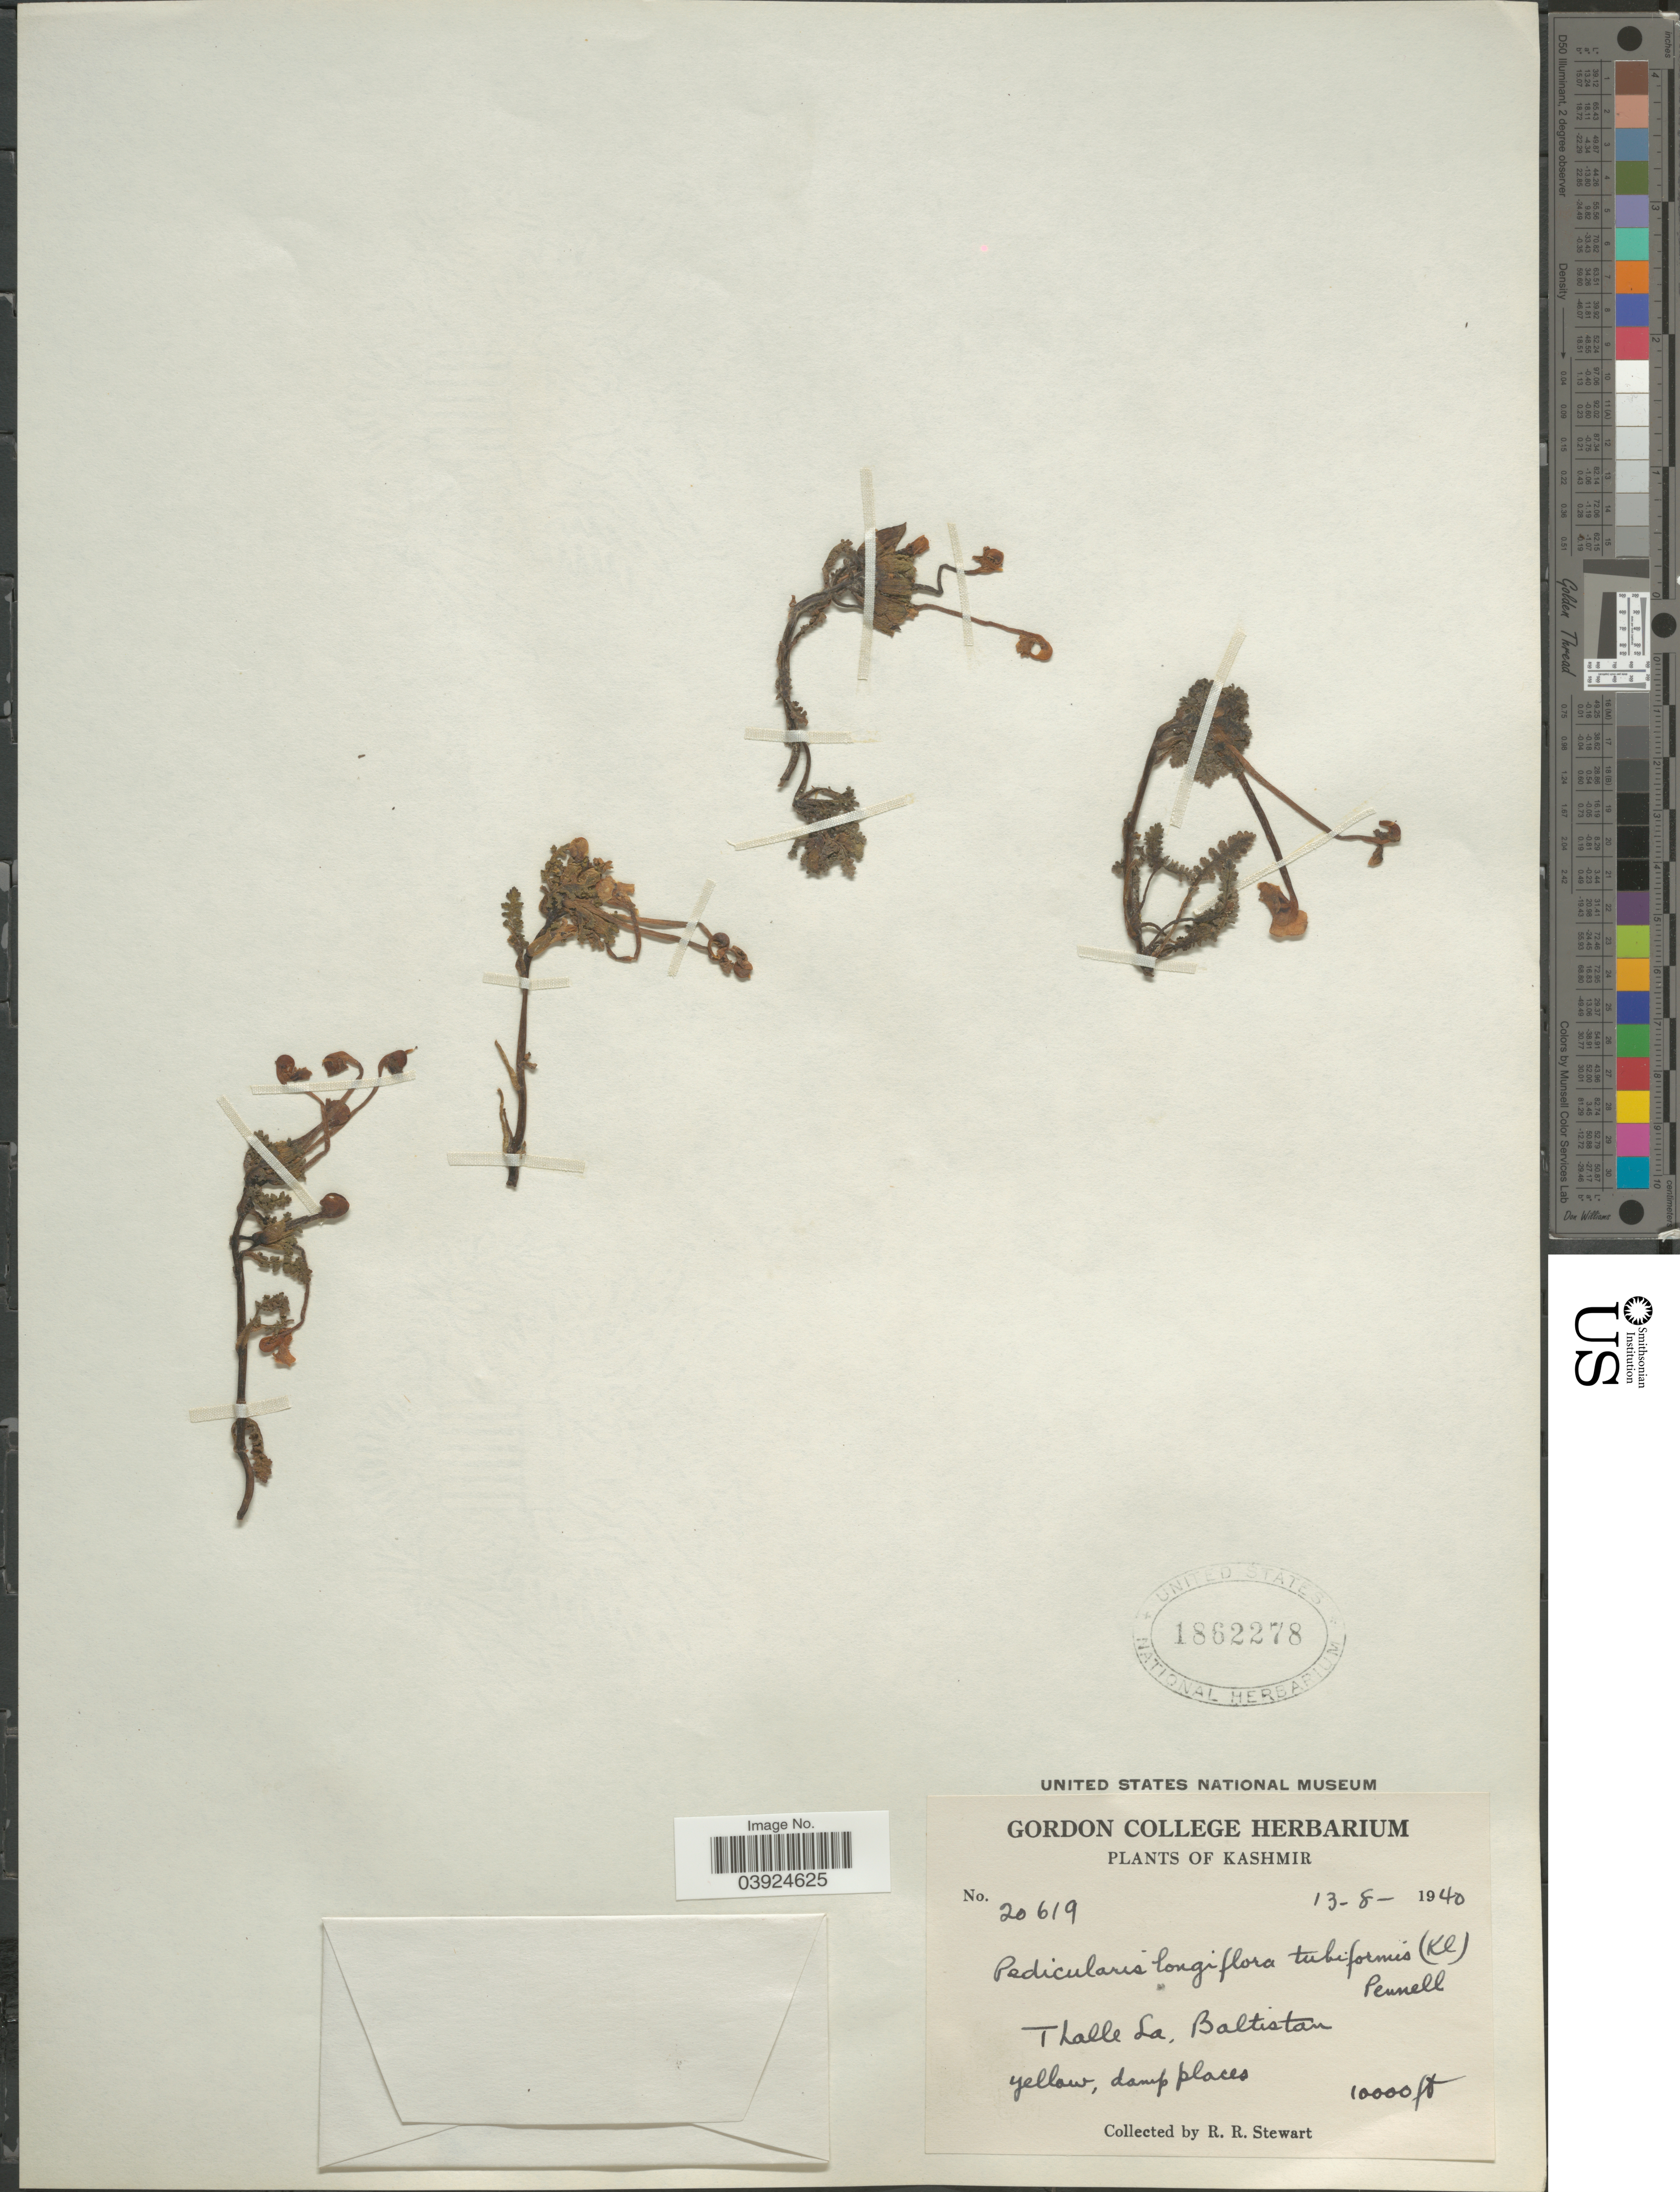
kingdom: Plantae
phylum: Tracheophyta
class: Magnoliopsida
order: Lamiales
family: Orobanchaceae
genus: Pedicularis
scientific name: Pedicularis longiflora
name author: Rudolph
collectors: R. Stewart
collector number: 20619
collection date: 1940-08-13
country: India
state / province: Jammu and Kashmir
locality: Kashmir. Thalle La, Baltistan.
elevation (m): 3048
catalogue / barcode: US 1862278